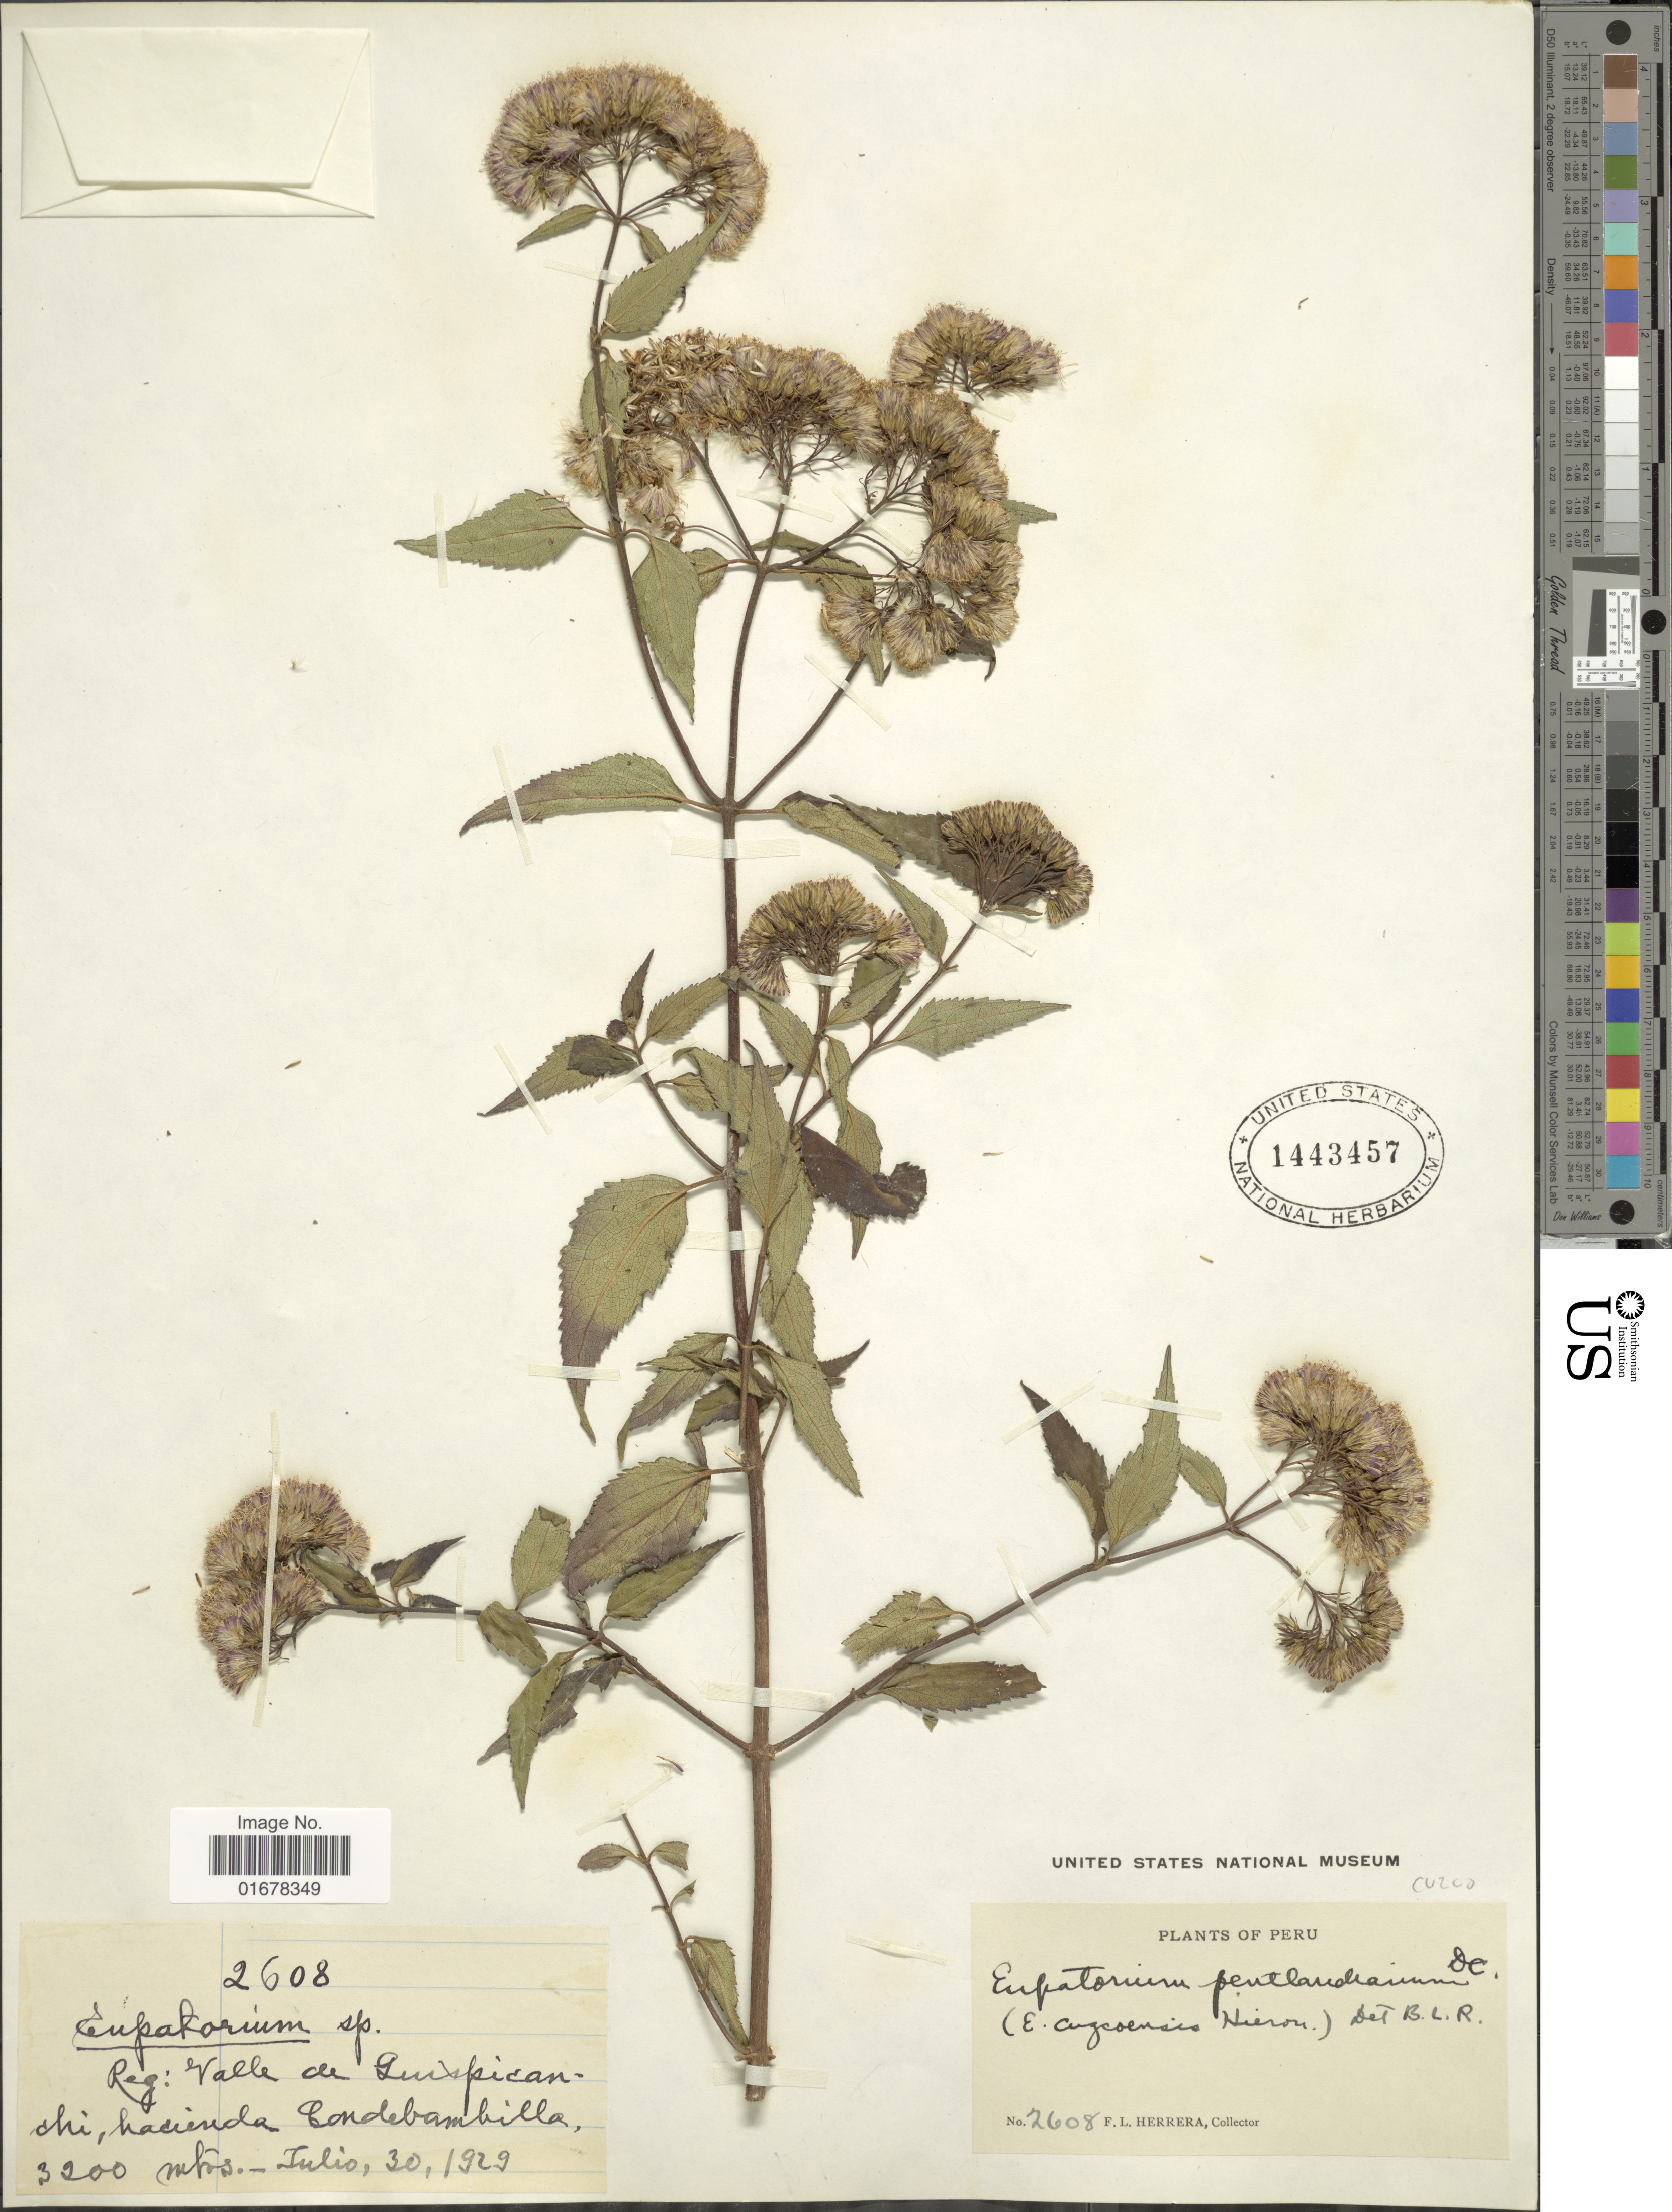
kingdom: Plantae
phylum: Tracheophyta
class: Magnoliopsida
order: Asterales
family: Asteraceae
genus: Ageratina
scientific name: Ageratina pentlandiana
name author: (DC.) R.M. King & H. Rob.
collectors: F. L. Herrera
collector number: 2608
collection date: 1929-07-30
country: Peru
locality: Reg.: Valle de Guispicanchi, hacienda Condebambilla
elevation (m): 3200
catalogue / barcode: US 1443457